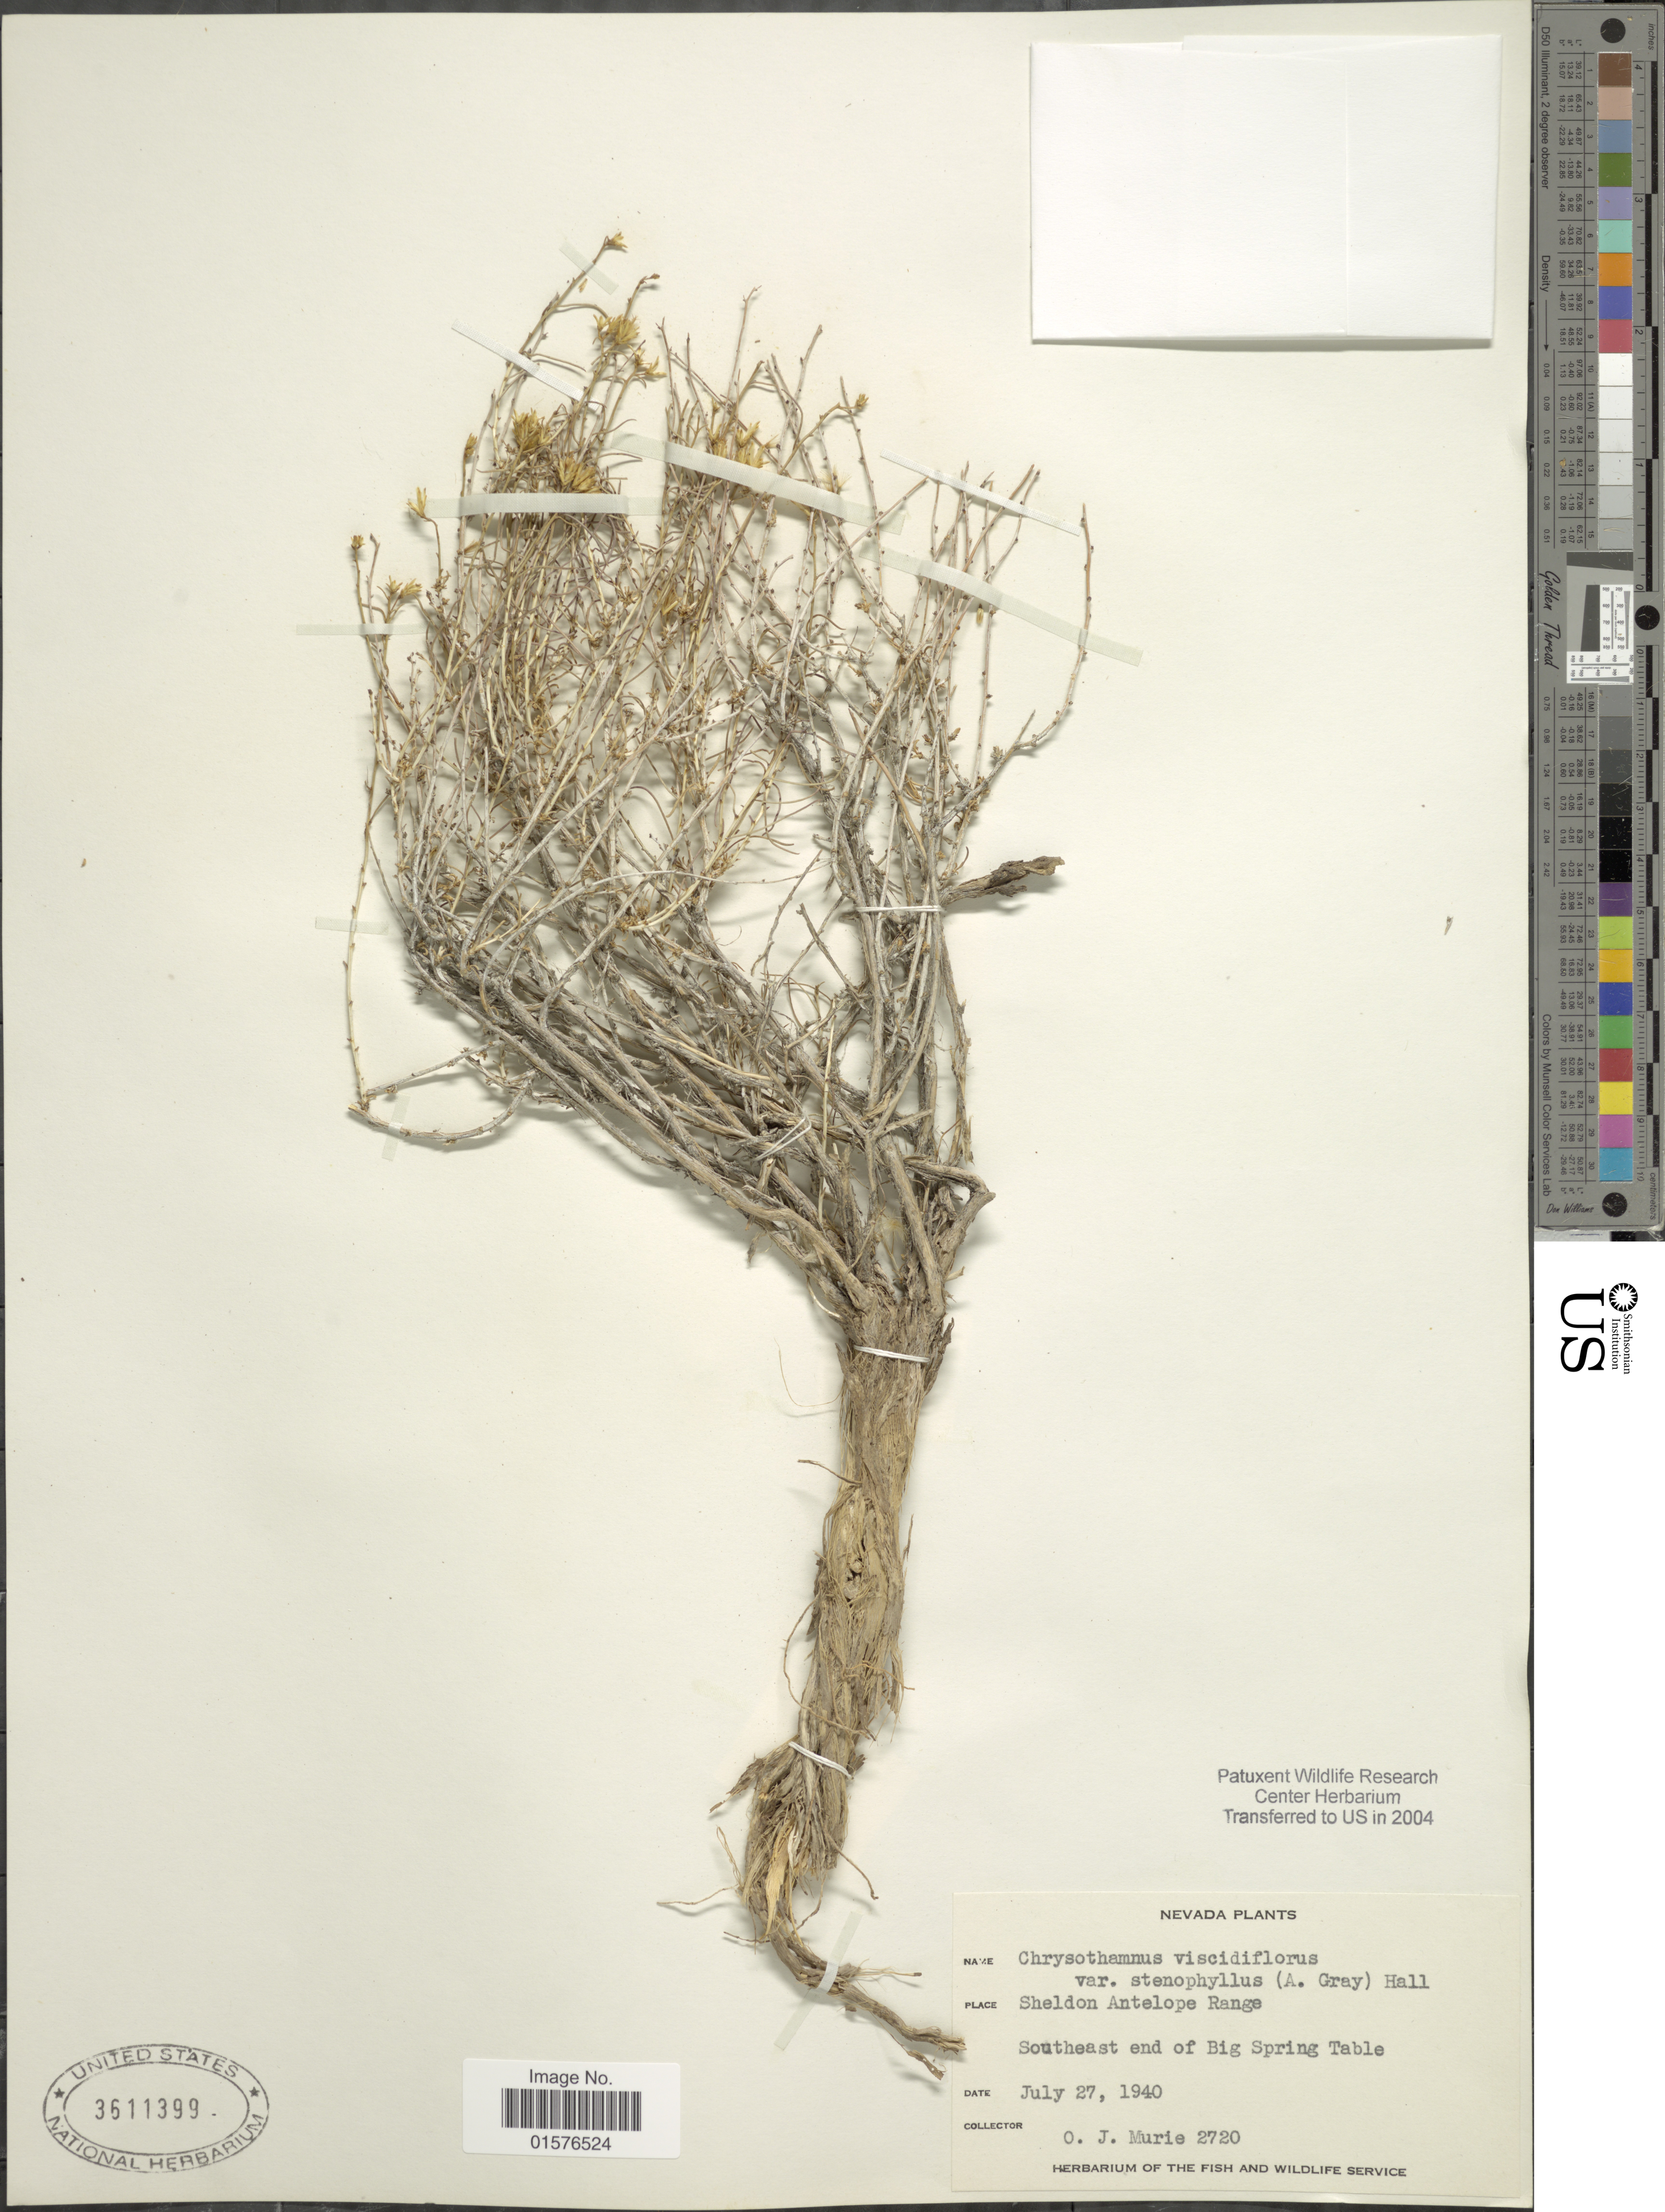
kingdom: Plantae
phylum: Tracheophyta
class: Magnoliopsida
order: Asterales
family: Asteraceae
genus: Chrysothamnus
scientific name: Chrysothamnus viscidiflorus var. viscidiflorus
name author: (Hook.) Nutt.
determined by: Urbatsch, Lowell E., Curator (LSU), Louisiana State University (UNITED STATES)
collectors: O. Murie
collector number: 2720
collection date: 1940-07-27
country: United States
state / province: Nevada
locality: Sheldon Antelope Rangem Southeast end of Big Spring Table.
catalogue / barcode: US 3611399